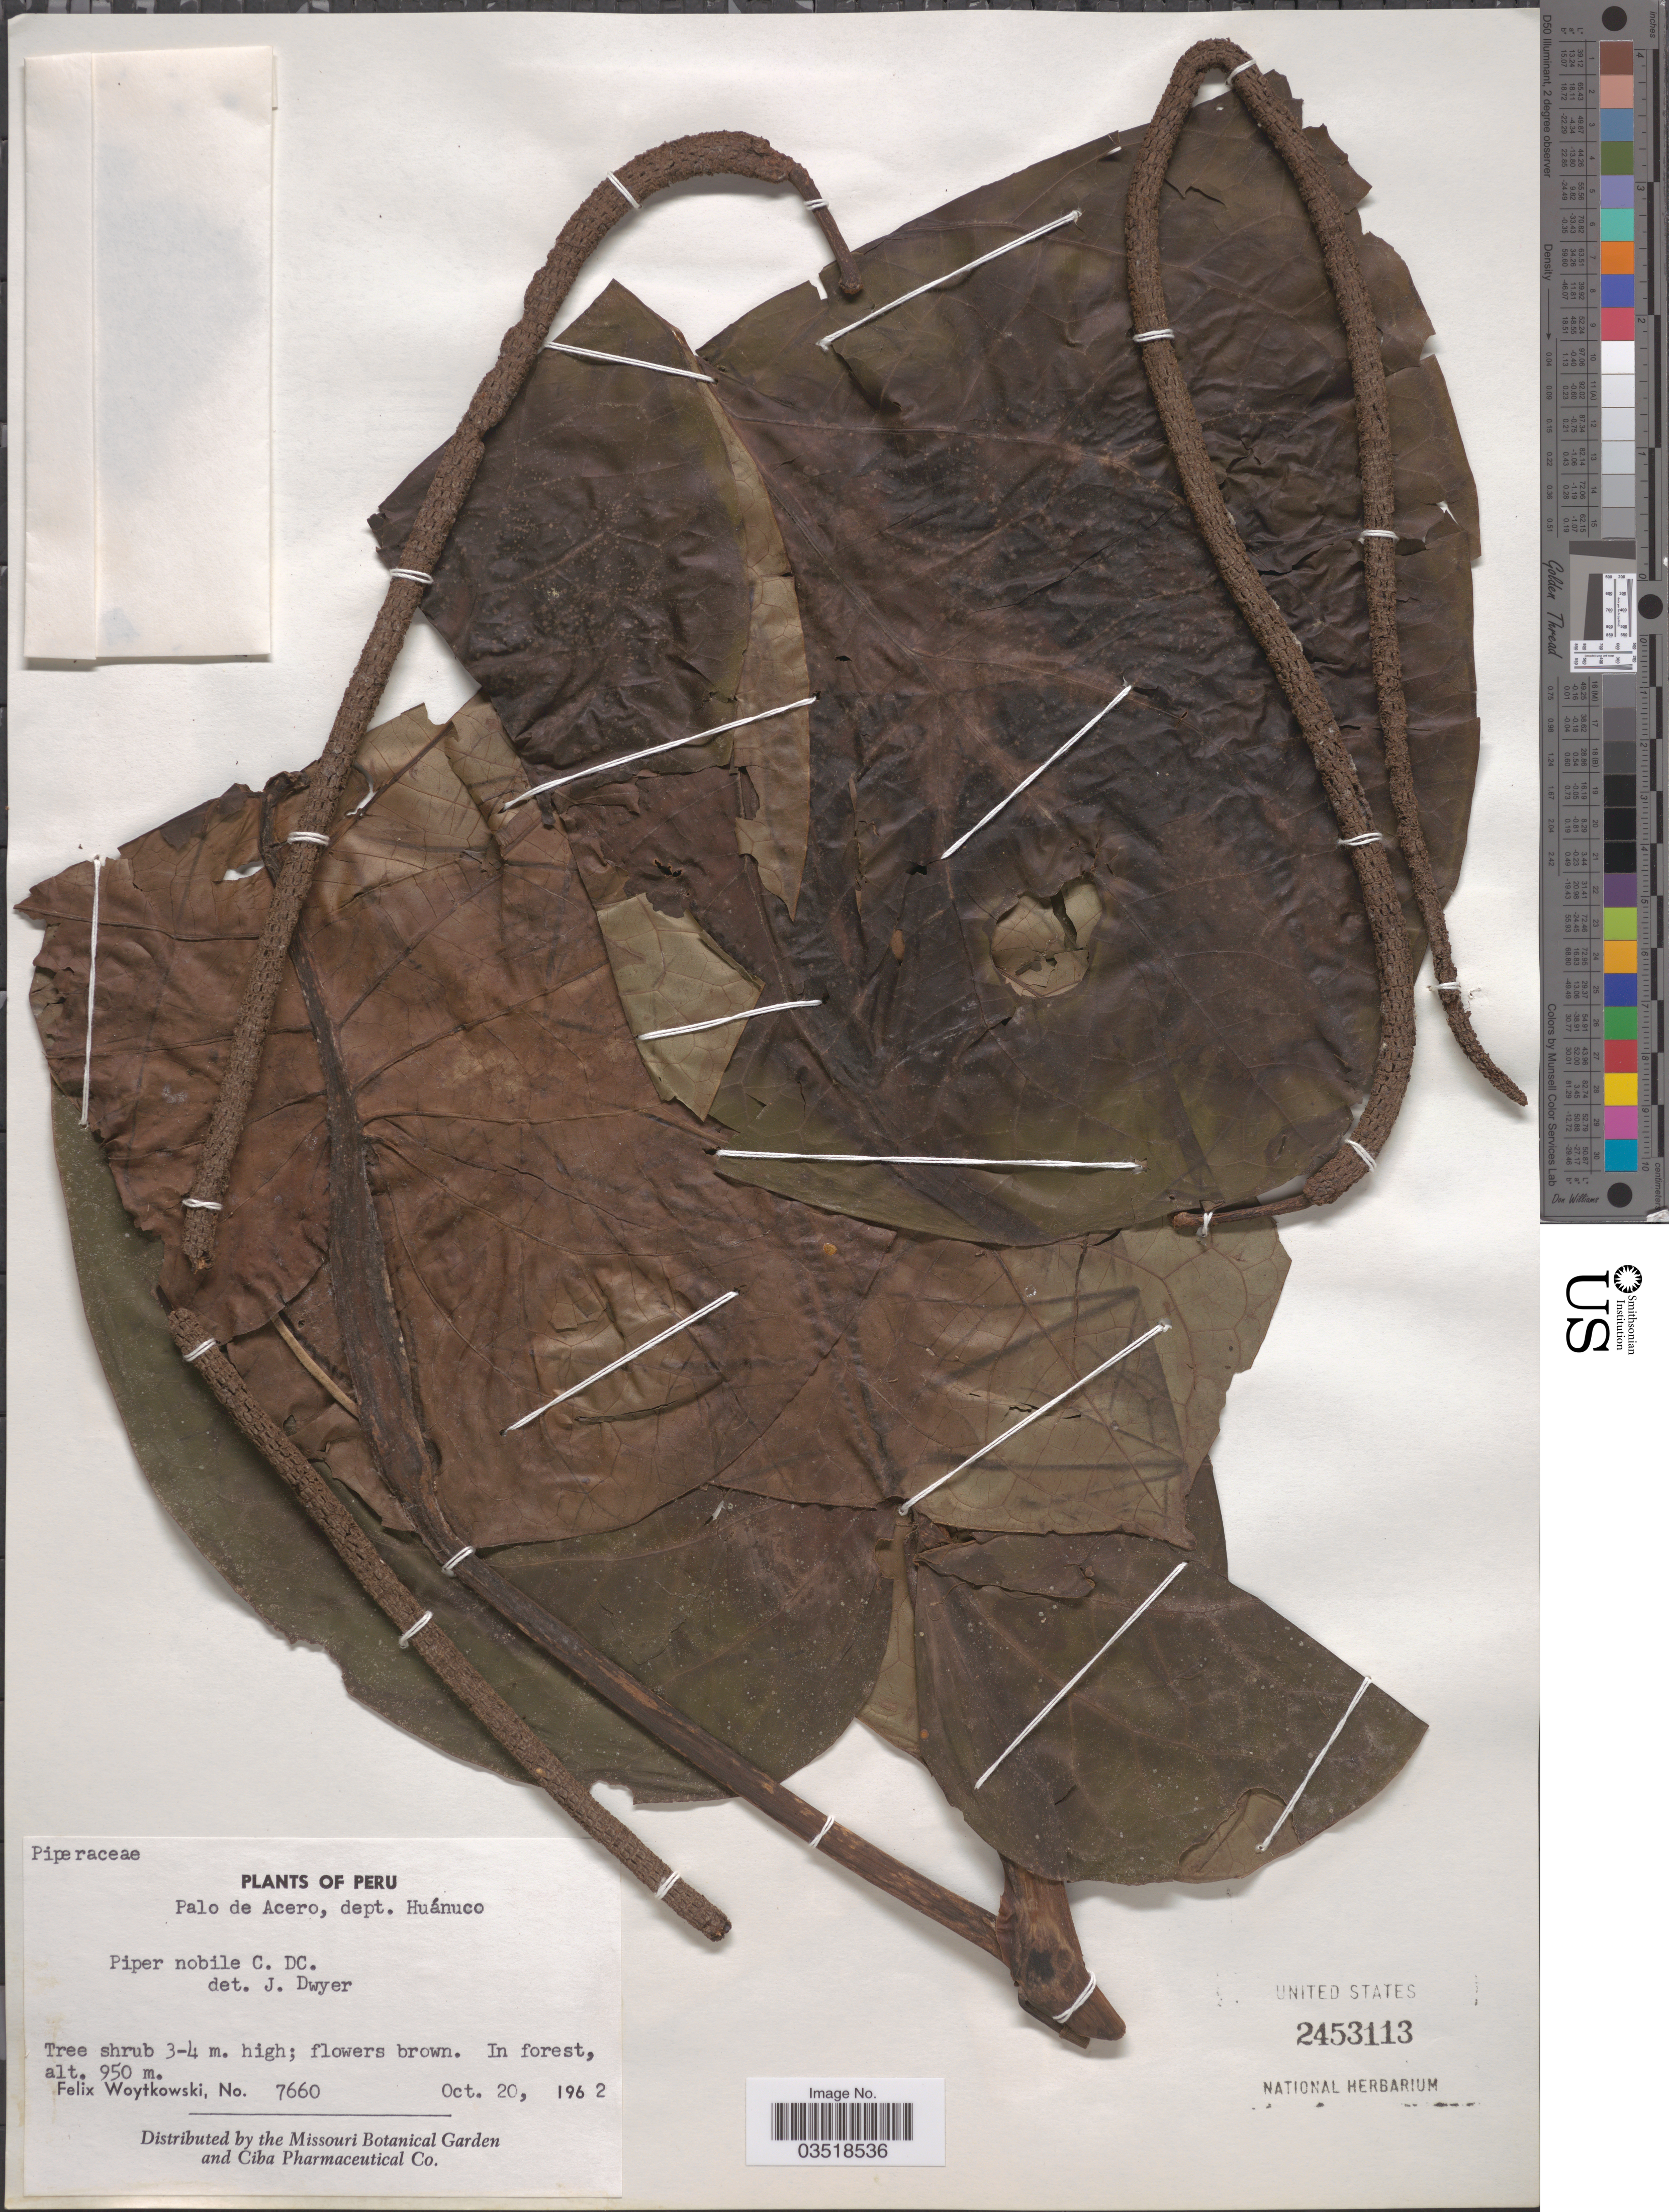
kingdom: Plantae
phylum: Tracheophyta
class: Magnoliopsida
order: Piperales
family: Piperaceae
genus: Piper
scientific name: Piper nobile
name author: C. DC.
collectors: F. Woytkowski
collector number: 7660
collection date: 1962-10-20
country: Peru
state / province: Huánuco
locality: Palo de Acero, dept. Huánuco.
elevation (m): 950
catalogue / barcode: US 2453113